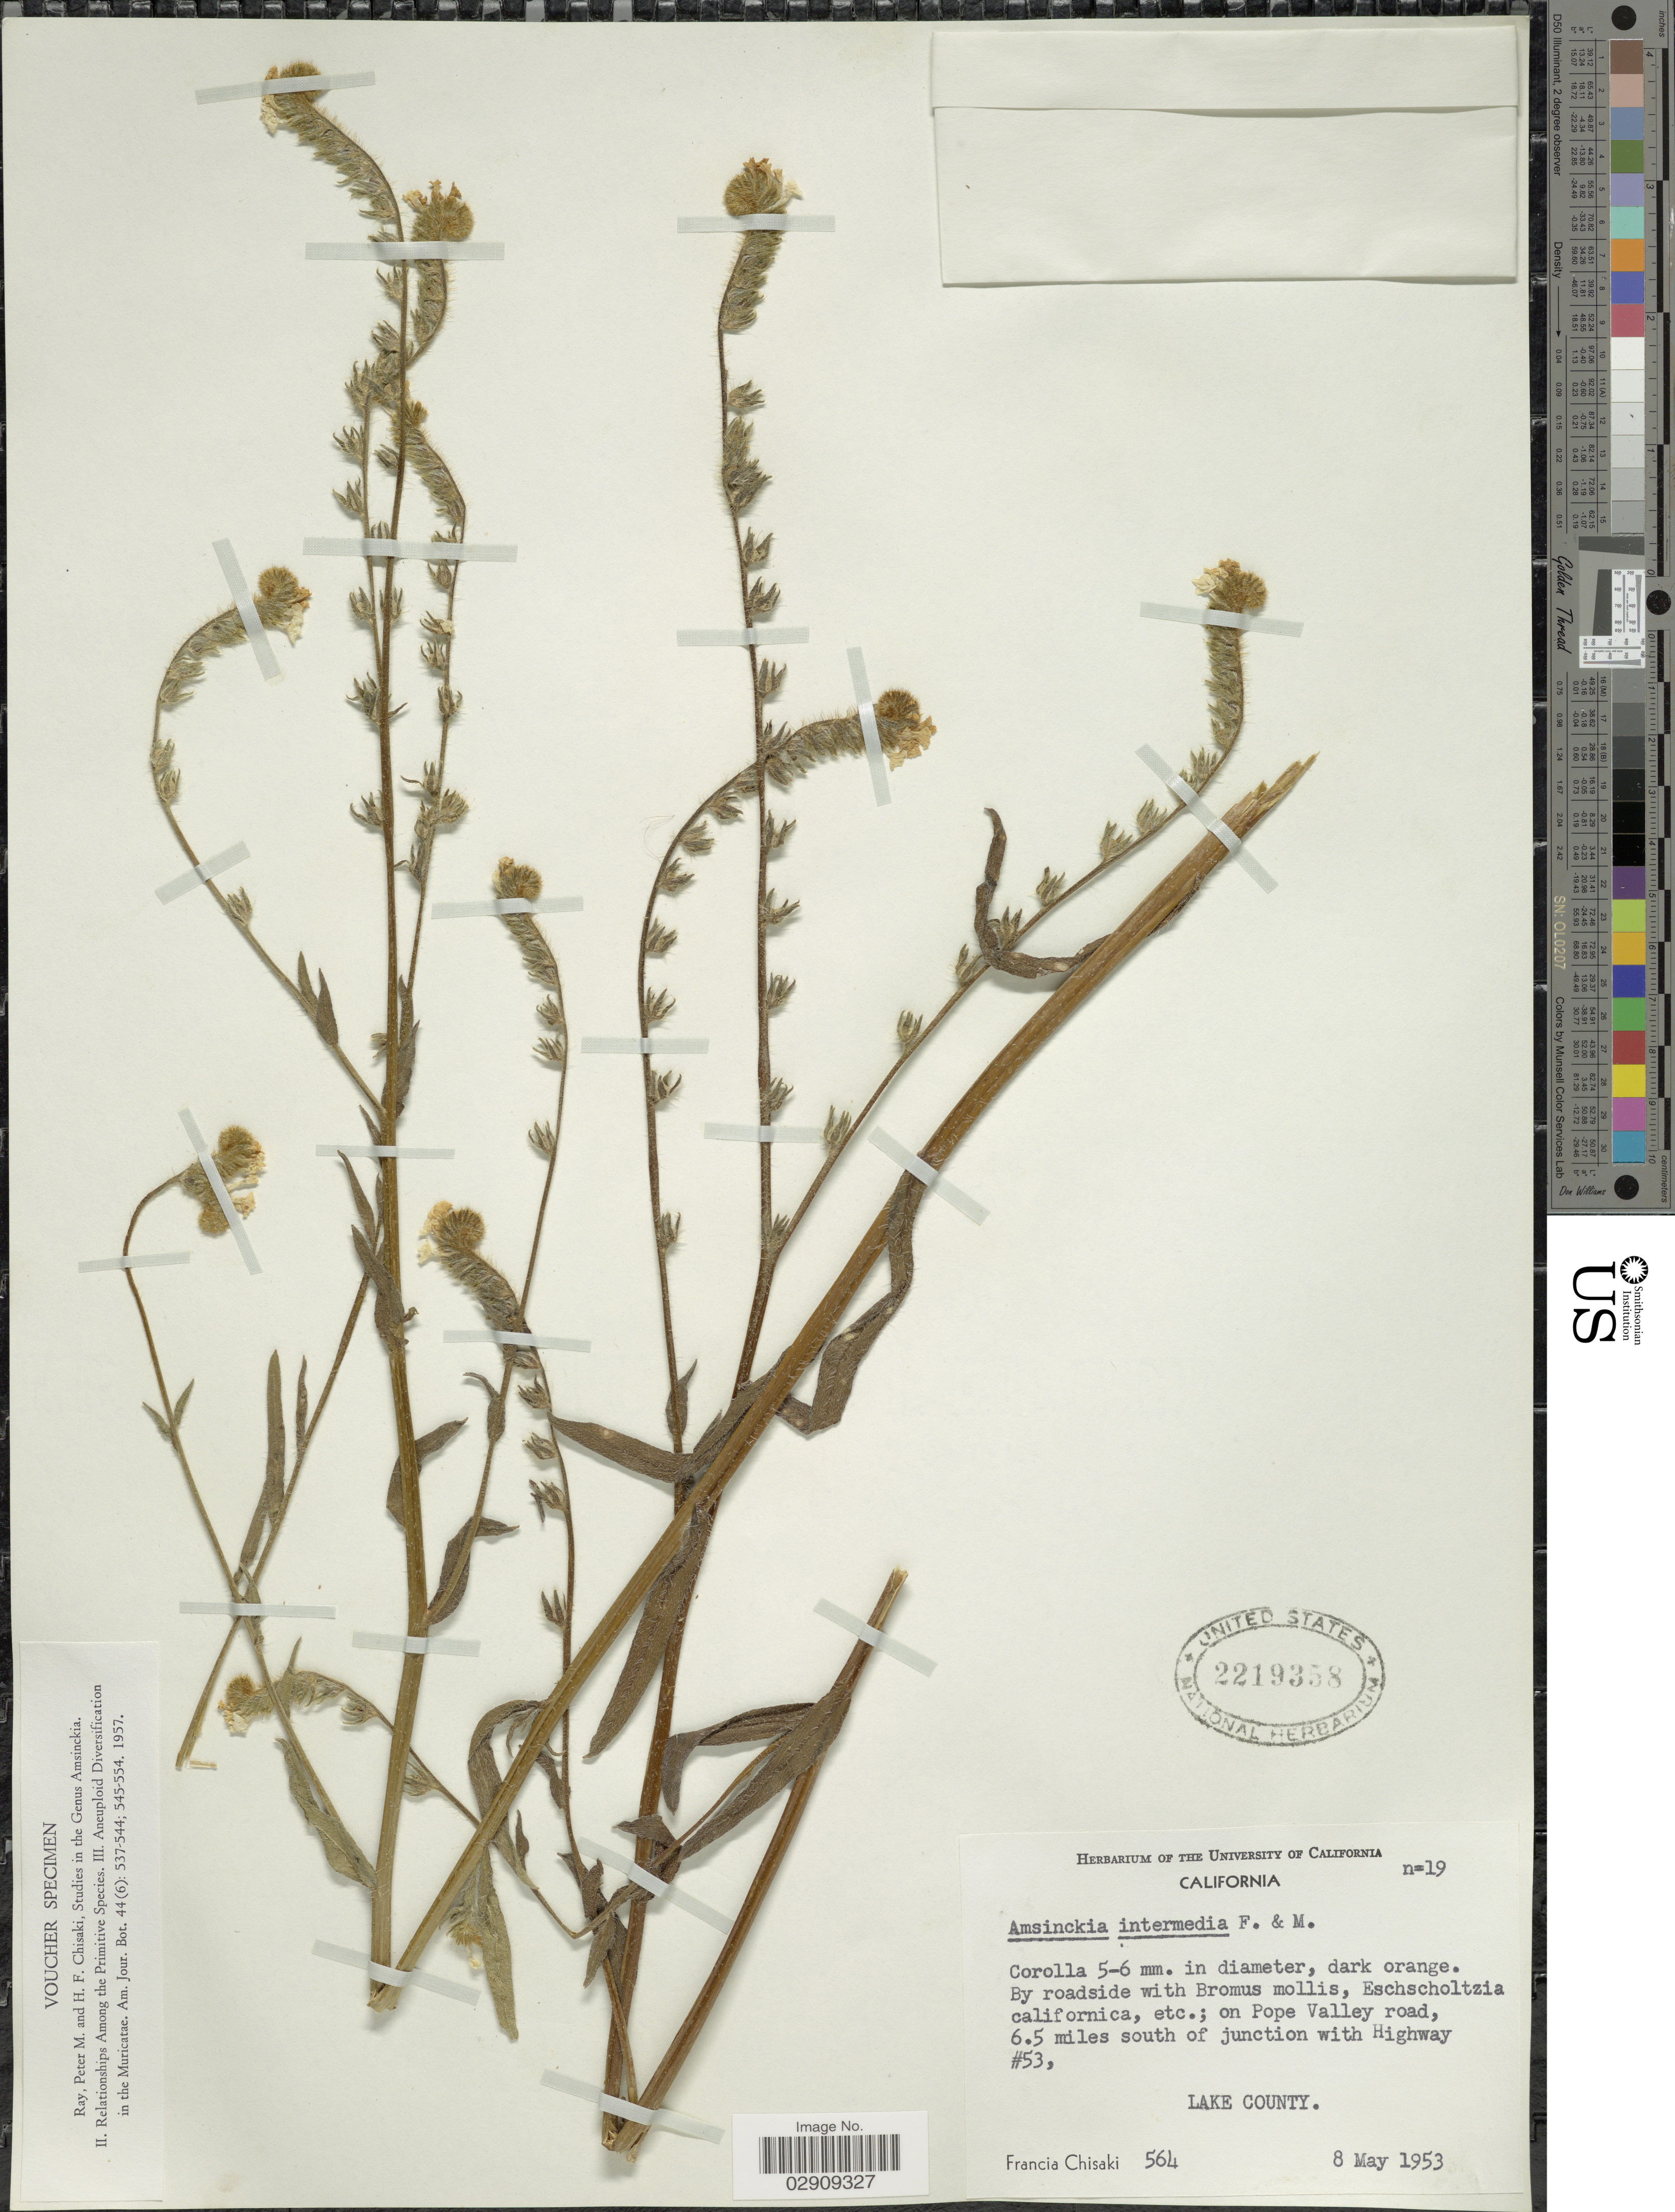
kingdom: Plantae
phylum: Tracheophyta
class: Magnoliopsida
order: Boraginales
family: Boraginaceae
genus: Amsinckia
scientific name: Amsinckia menziesii var. intermedia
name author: (Fisch. & C.A. Mey.) Ganders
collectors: F. Chisaki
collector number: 564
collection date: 1953-05-08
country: United States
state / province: California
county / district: Lake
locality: On Pope Valley road, 6.5 miles south of junction with Highway #53., Lake County.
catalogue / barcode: US 2219358